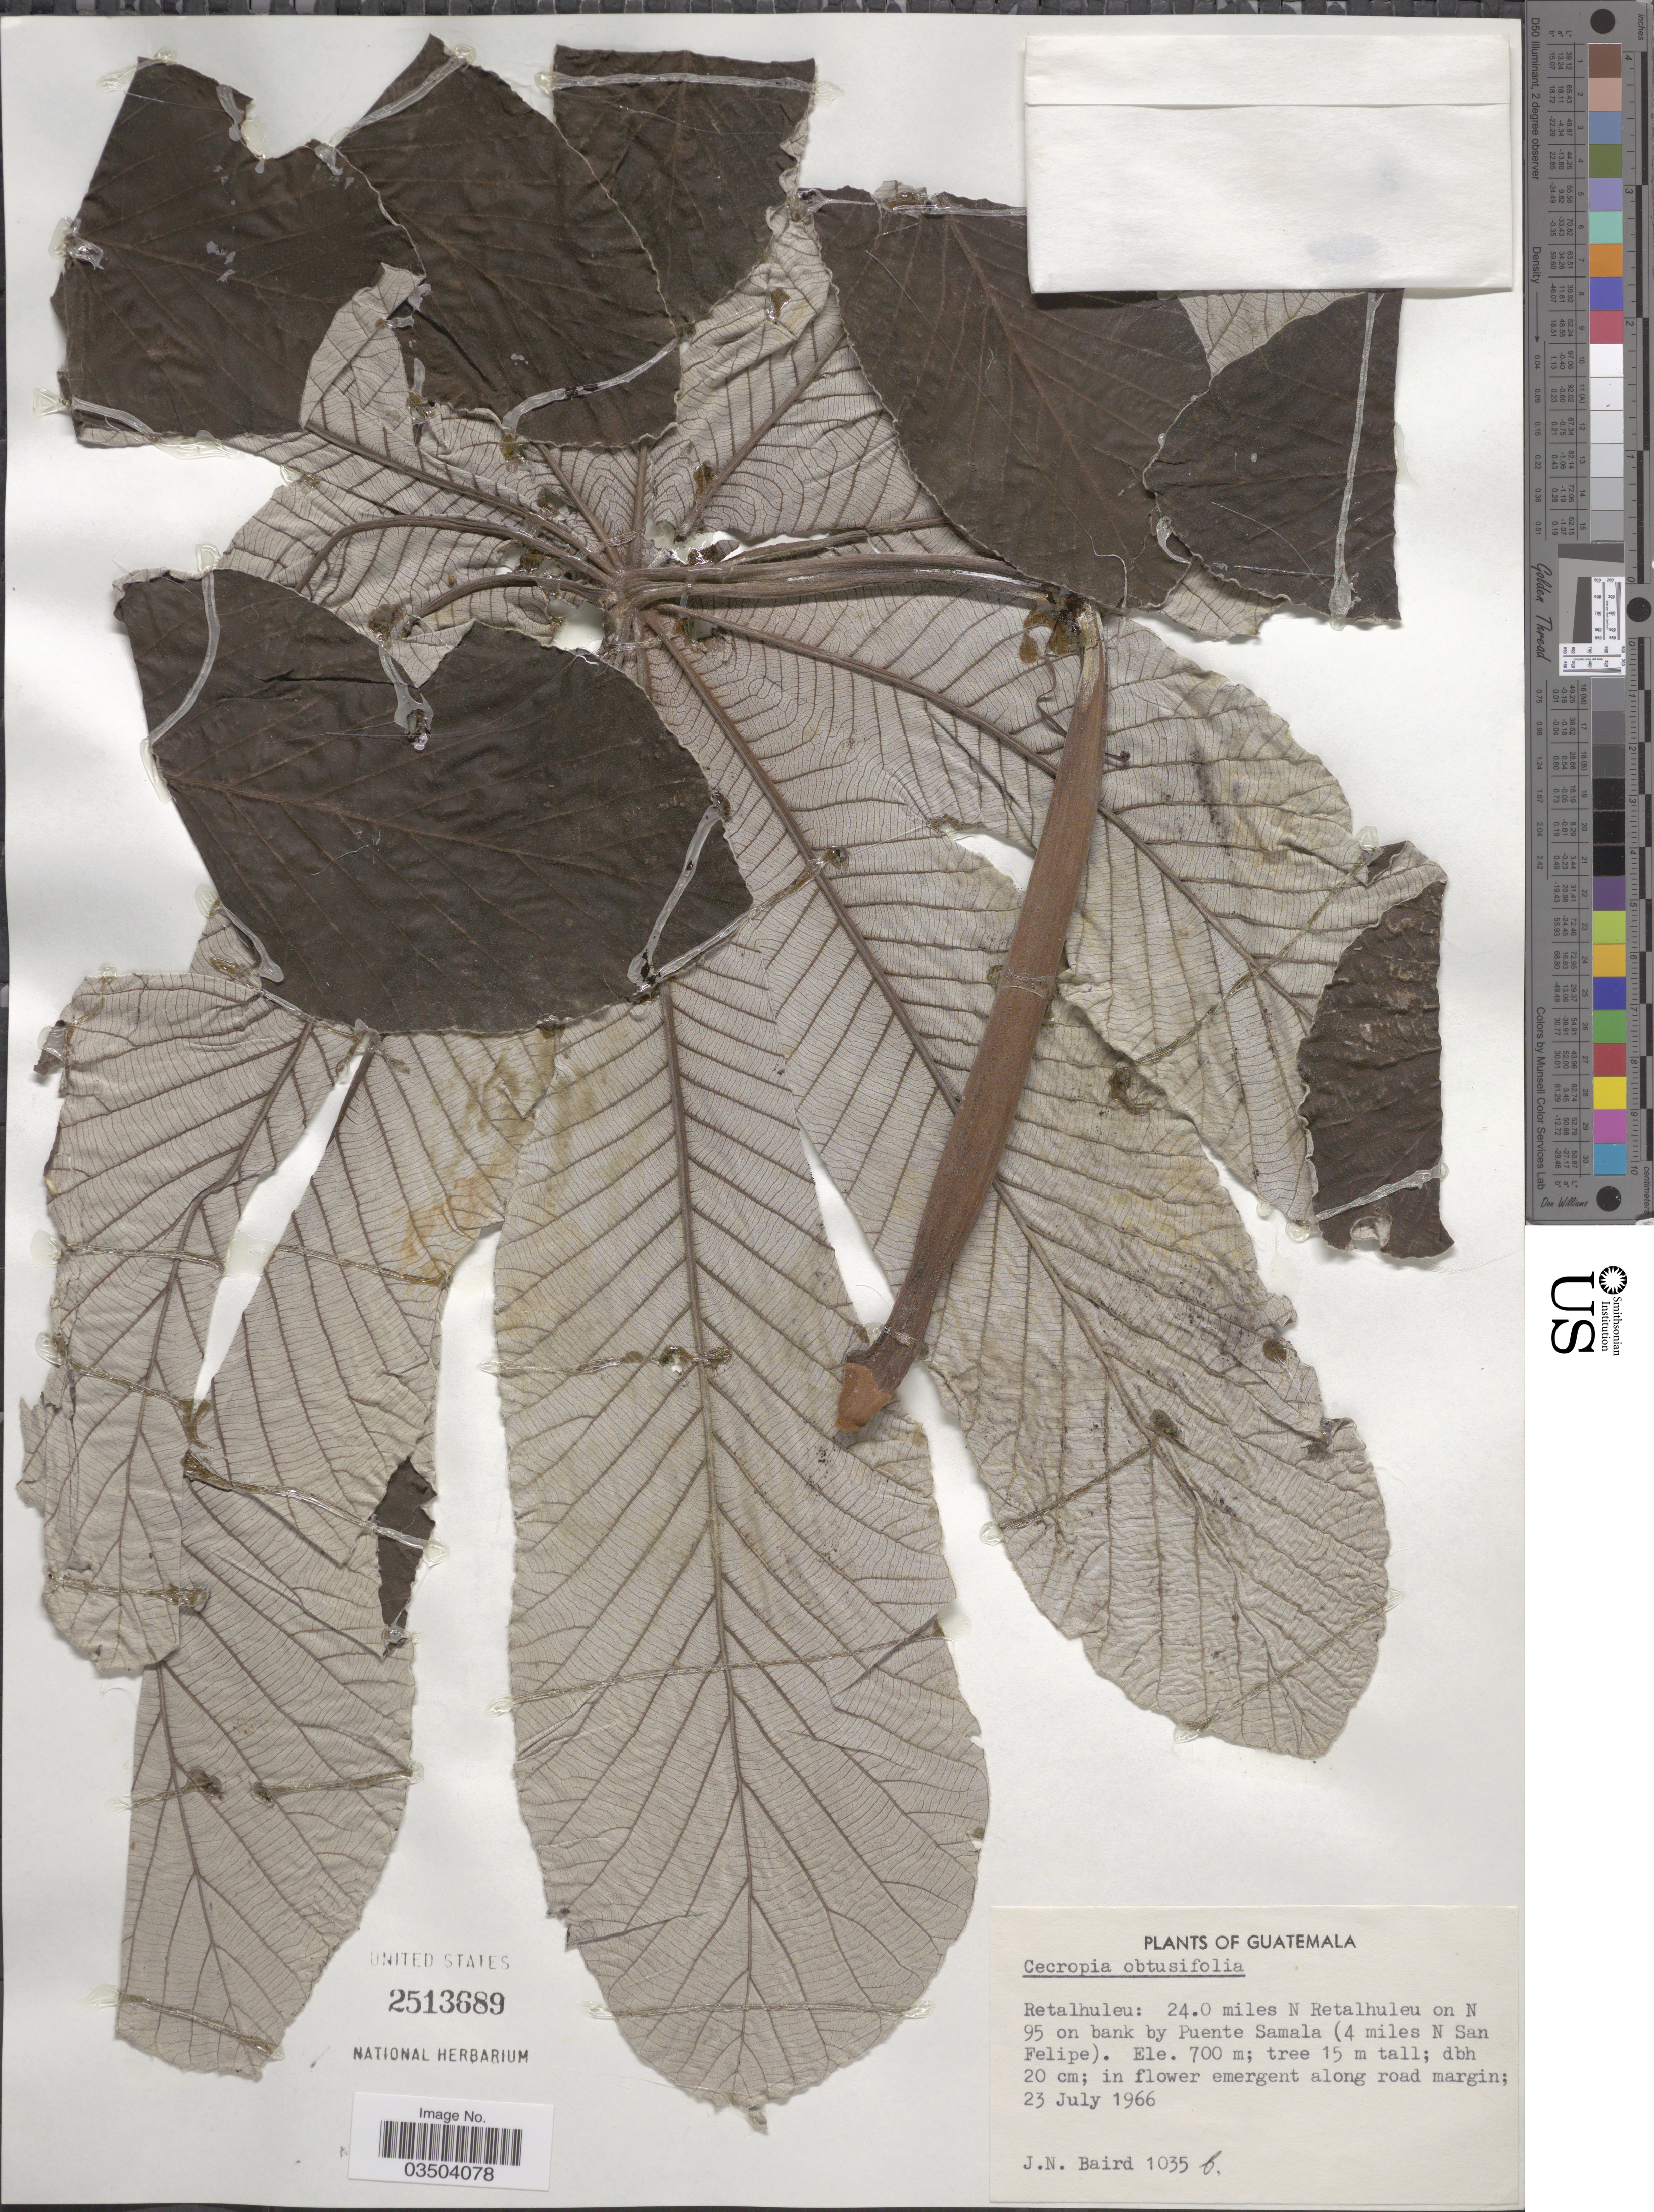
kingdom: Plantae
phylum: Tracheophyta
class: Magnoliopsida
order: Rosales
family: Urticaceae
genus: Cecropia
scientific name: Cecropia obtusifolia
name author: Bertol.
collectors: J. Baird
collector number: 1035b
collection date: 1966-07-23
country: Guatemala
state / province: Retalhuleu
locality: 24.0 miles N Retalhuleu on N 95 on bank by Puente Samala (4 miles N San Felipe).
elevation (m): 700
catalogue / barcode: US 2513689